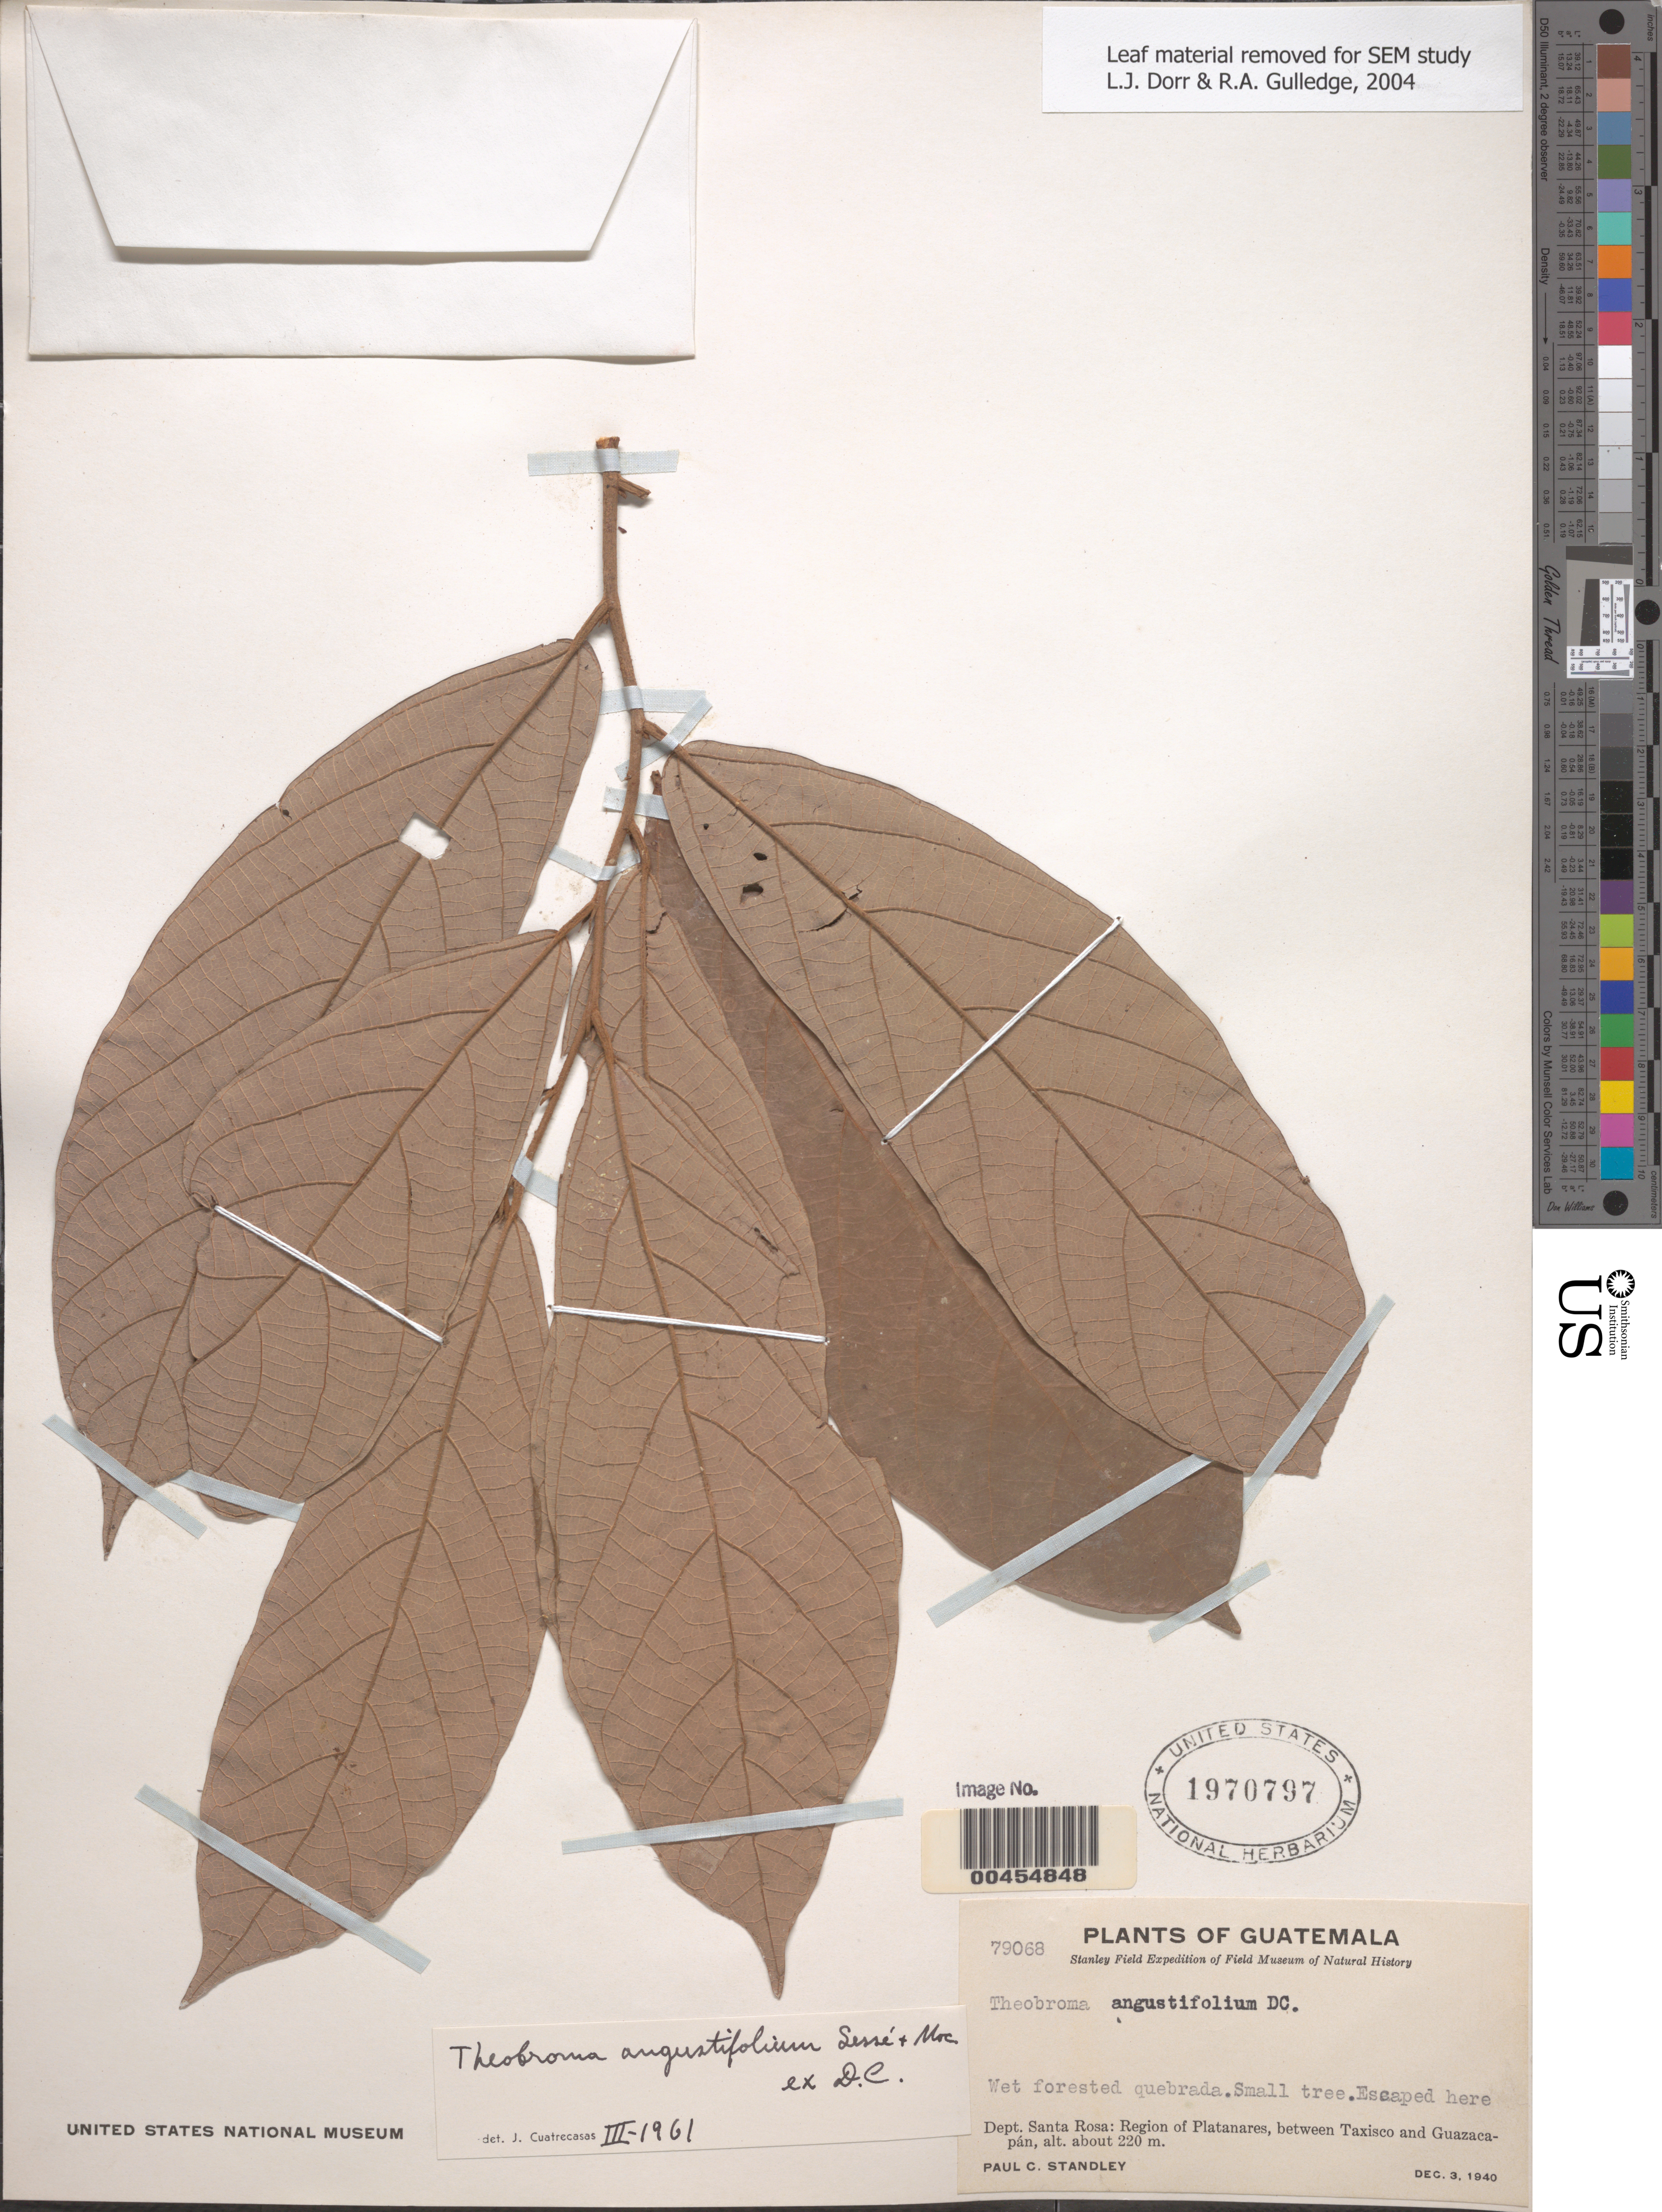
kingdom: Plantae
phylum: Tracheophyta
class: Magnoliopsida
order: Malvales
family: Malvaceae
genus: Theobroma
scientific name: Theobroma angustifolium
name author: DC.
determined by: Dorr, L. J., (BOT), Smithsonian Institution - National Museum of Natural History (UNITED STATES)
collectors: P. C. Standley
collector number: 79068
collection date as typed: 03 Dec 1940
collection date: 1940-12-03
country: Guatemala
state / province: Santa Rosa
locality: between Taxisco and Guazacapán, Region of Platanares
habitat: Wet forested quebrada.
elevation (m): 220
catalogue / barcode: US 1970797